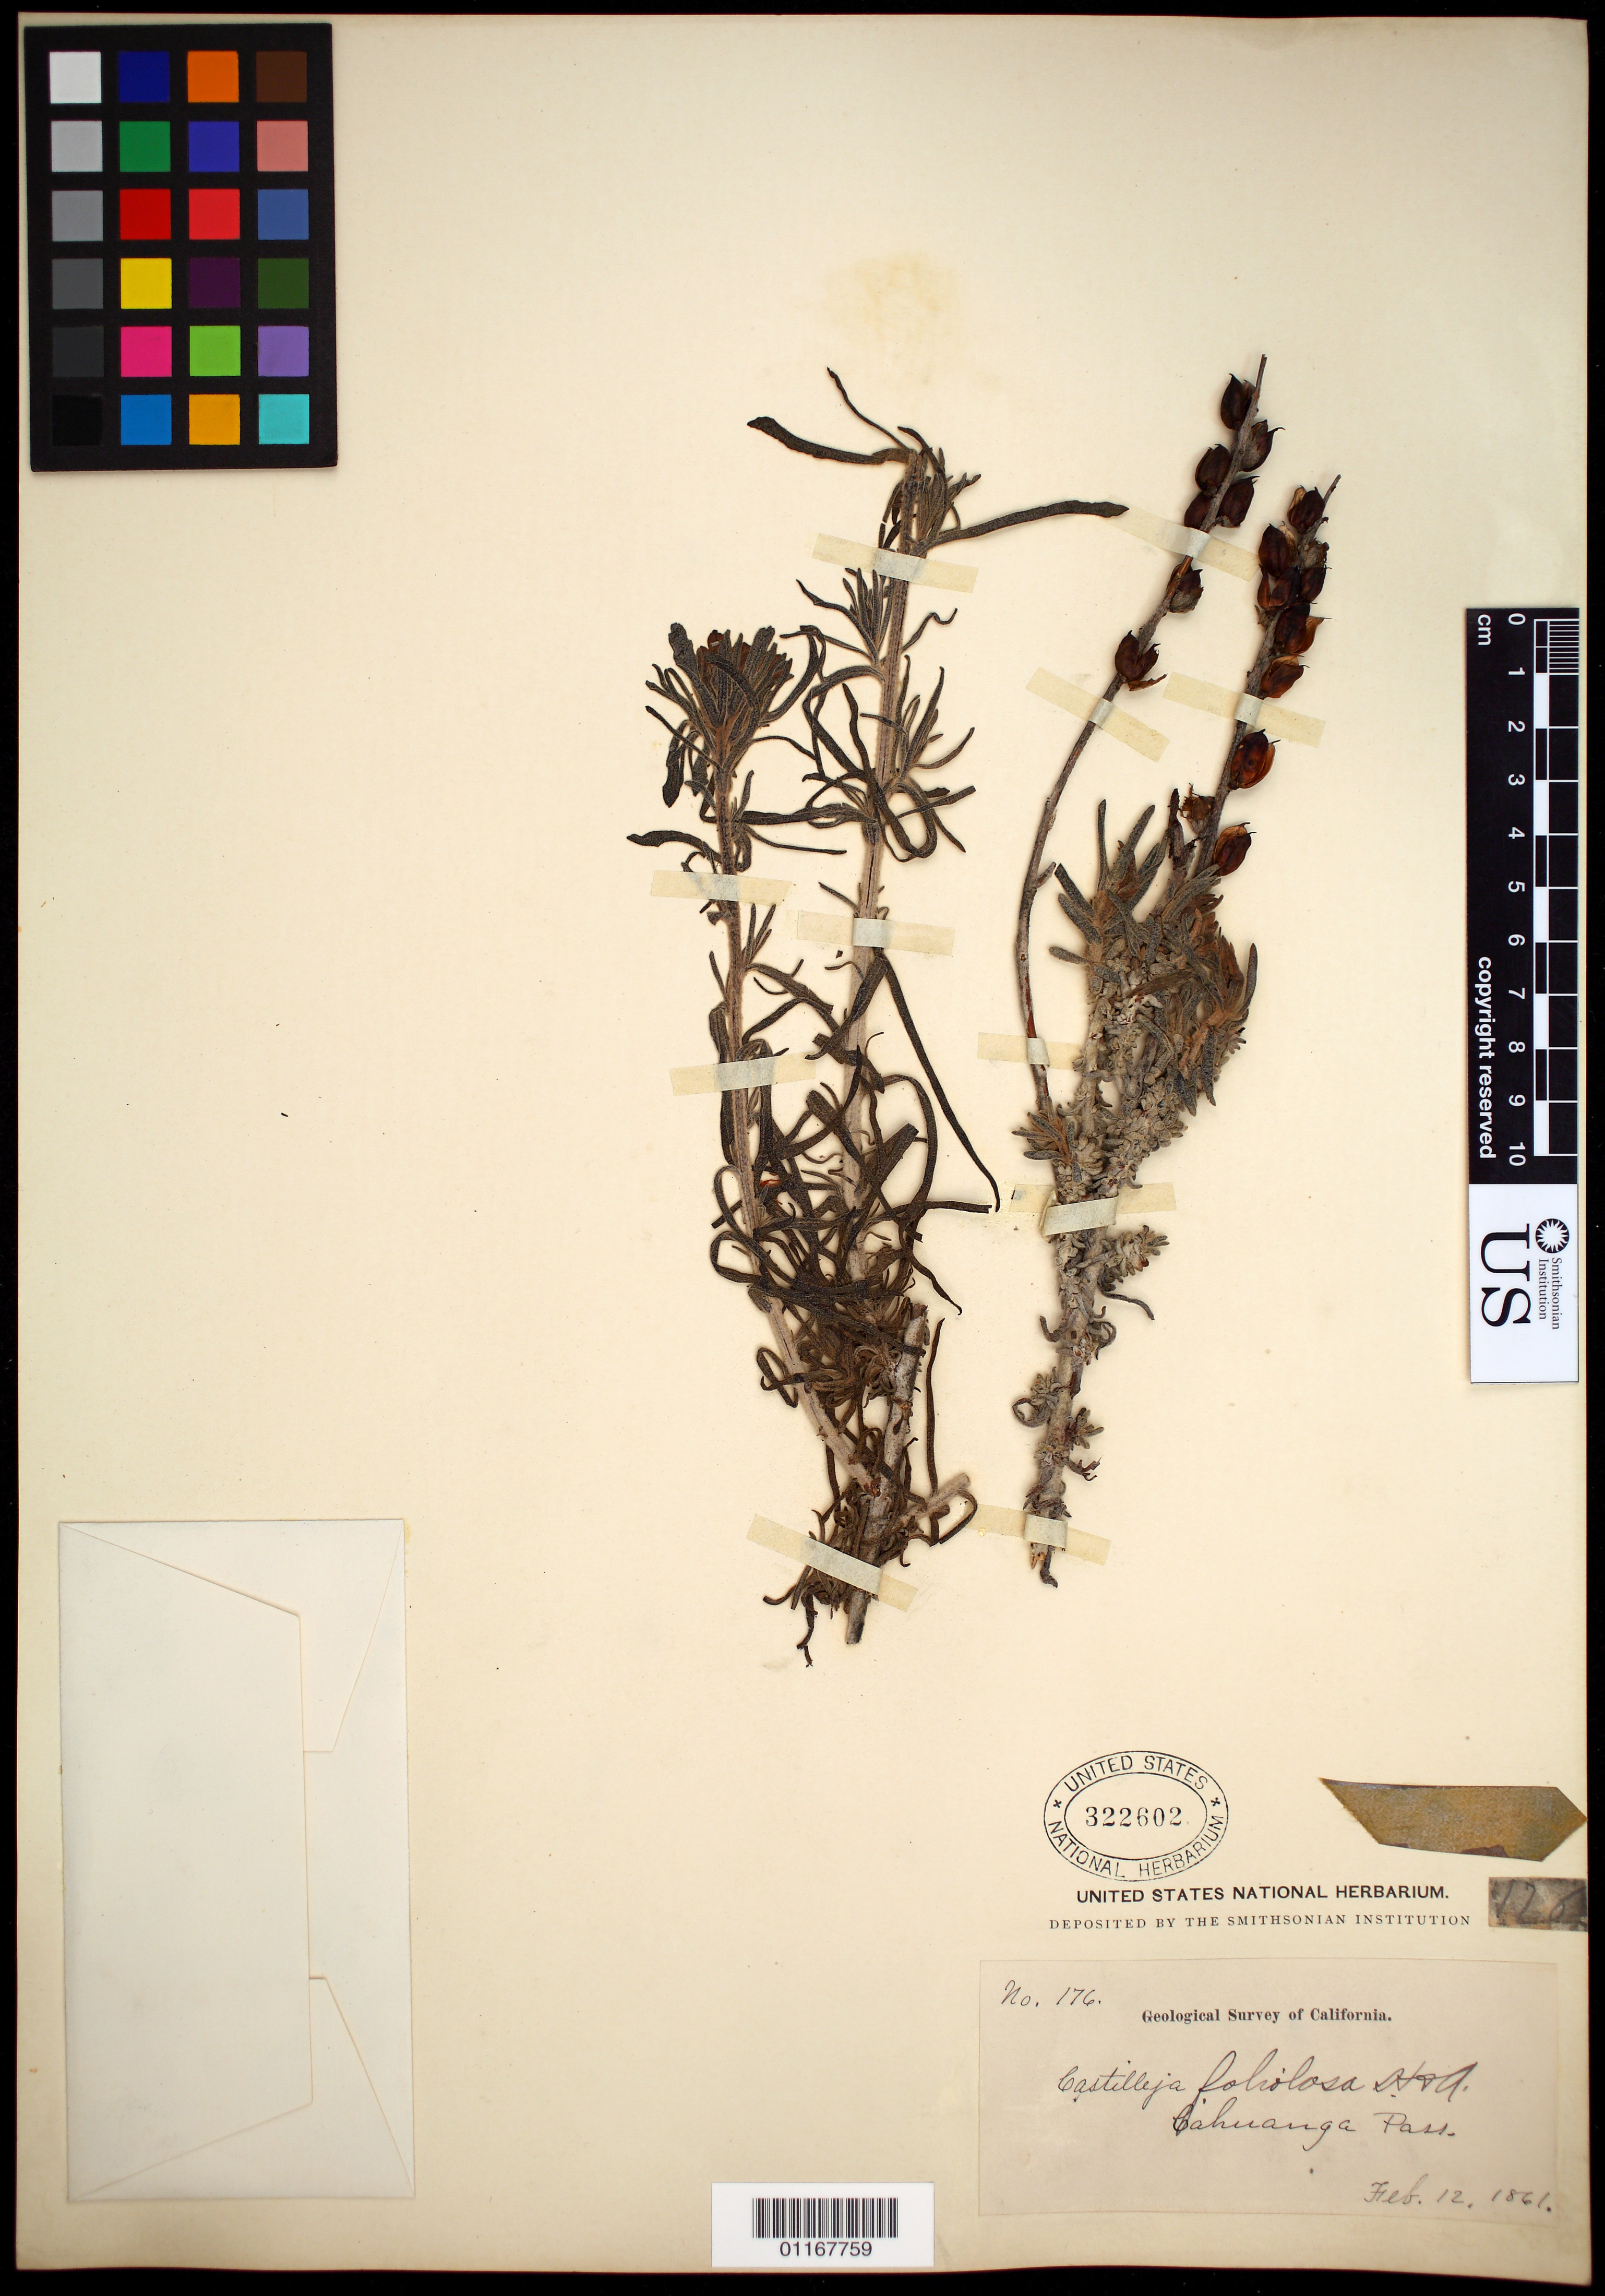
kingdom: Plantae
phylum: Tracheophyta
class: Magnoliopsida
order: Lamiales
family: Orobanchaceae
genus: Castilleja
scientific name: Castilleja foliolosa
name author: Hook. f.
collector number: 176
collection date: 1861-02-12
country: United States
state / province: California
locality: Cahuanga Pass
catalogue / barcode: US 322602